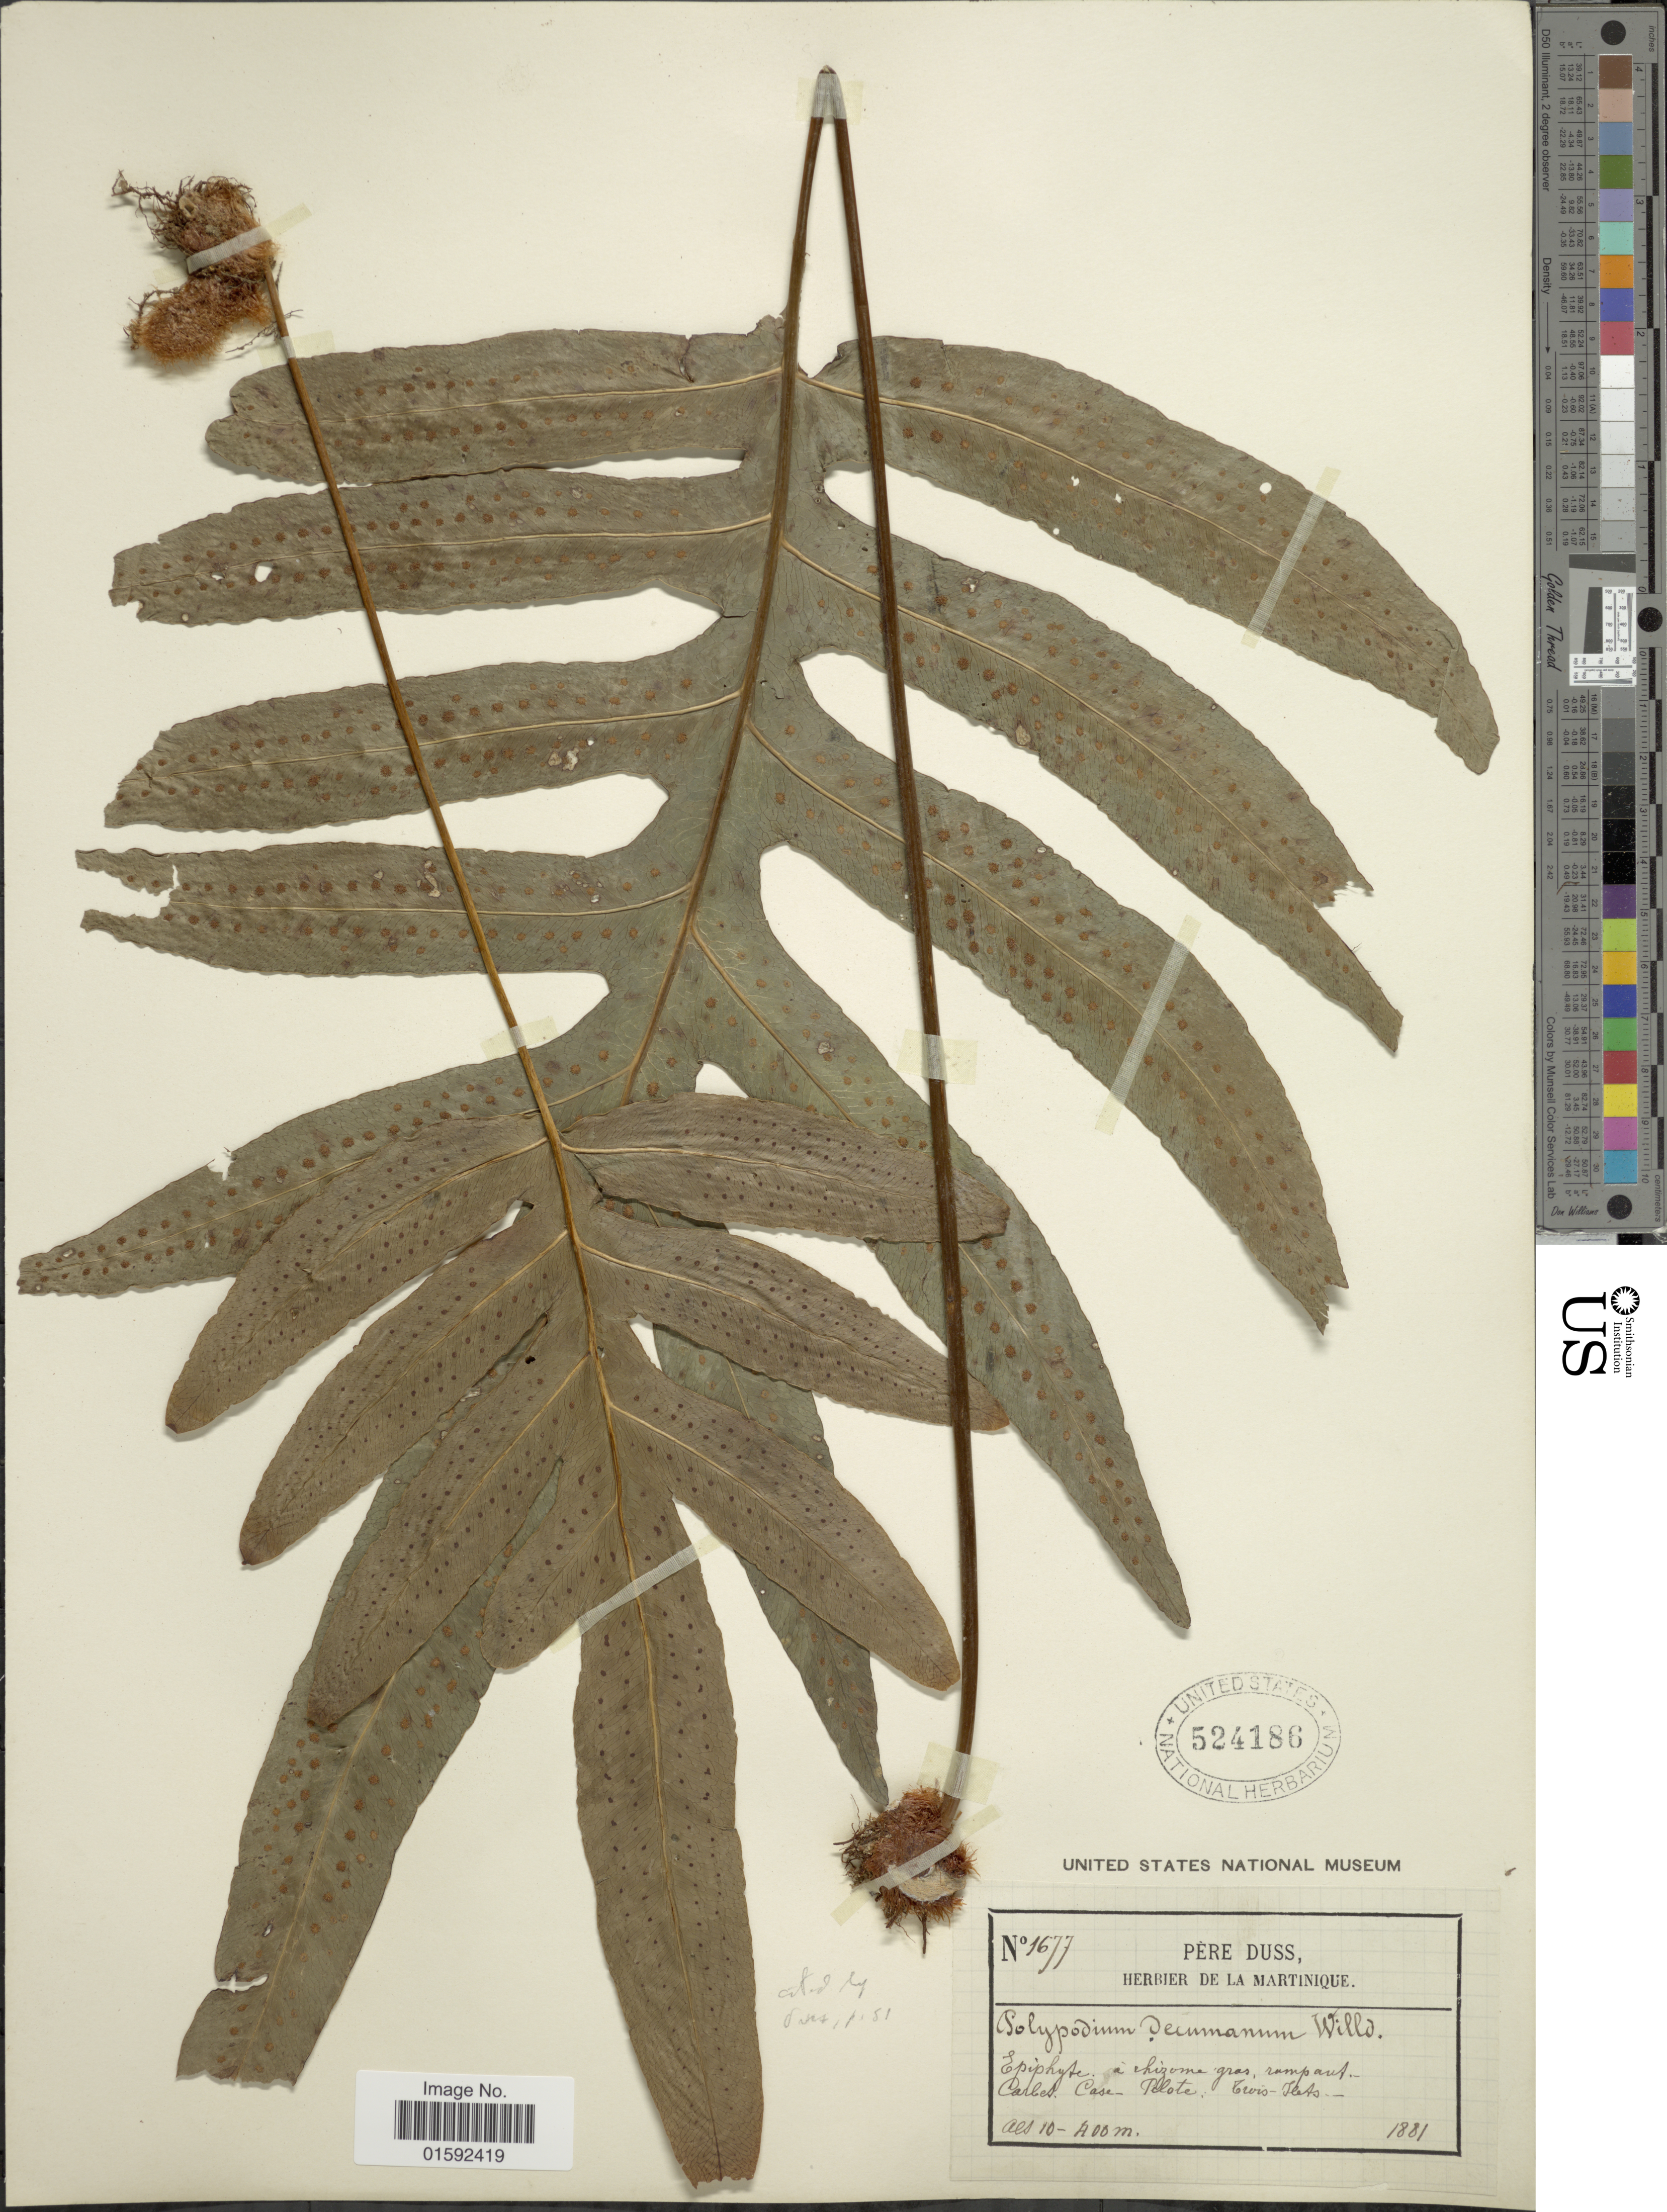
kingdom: Plantae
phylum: Tracheophyta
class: Polypodiopsida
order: Polypodiales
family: Polypodiaceae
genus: Phlebodium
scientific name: Phlebodium aureum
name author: (L.) J. Sm.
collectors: Père Duss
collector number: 1677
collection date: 1881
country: Martinique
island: Martinique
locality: Carbet, Case-Pilote, Trois-Îlets.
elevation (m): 10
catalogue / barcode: US 524186